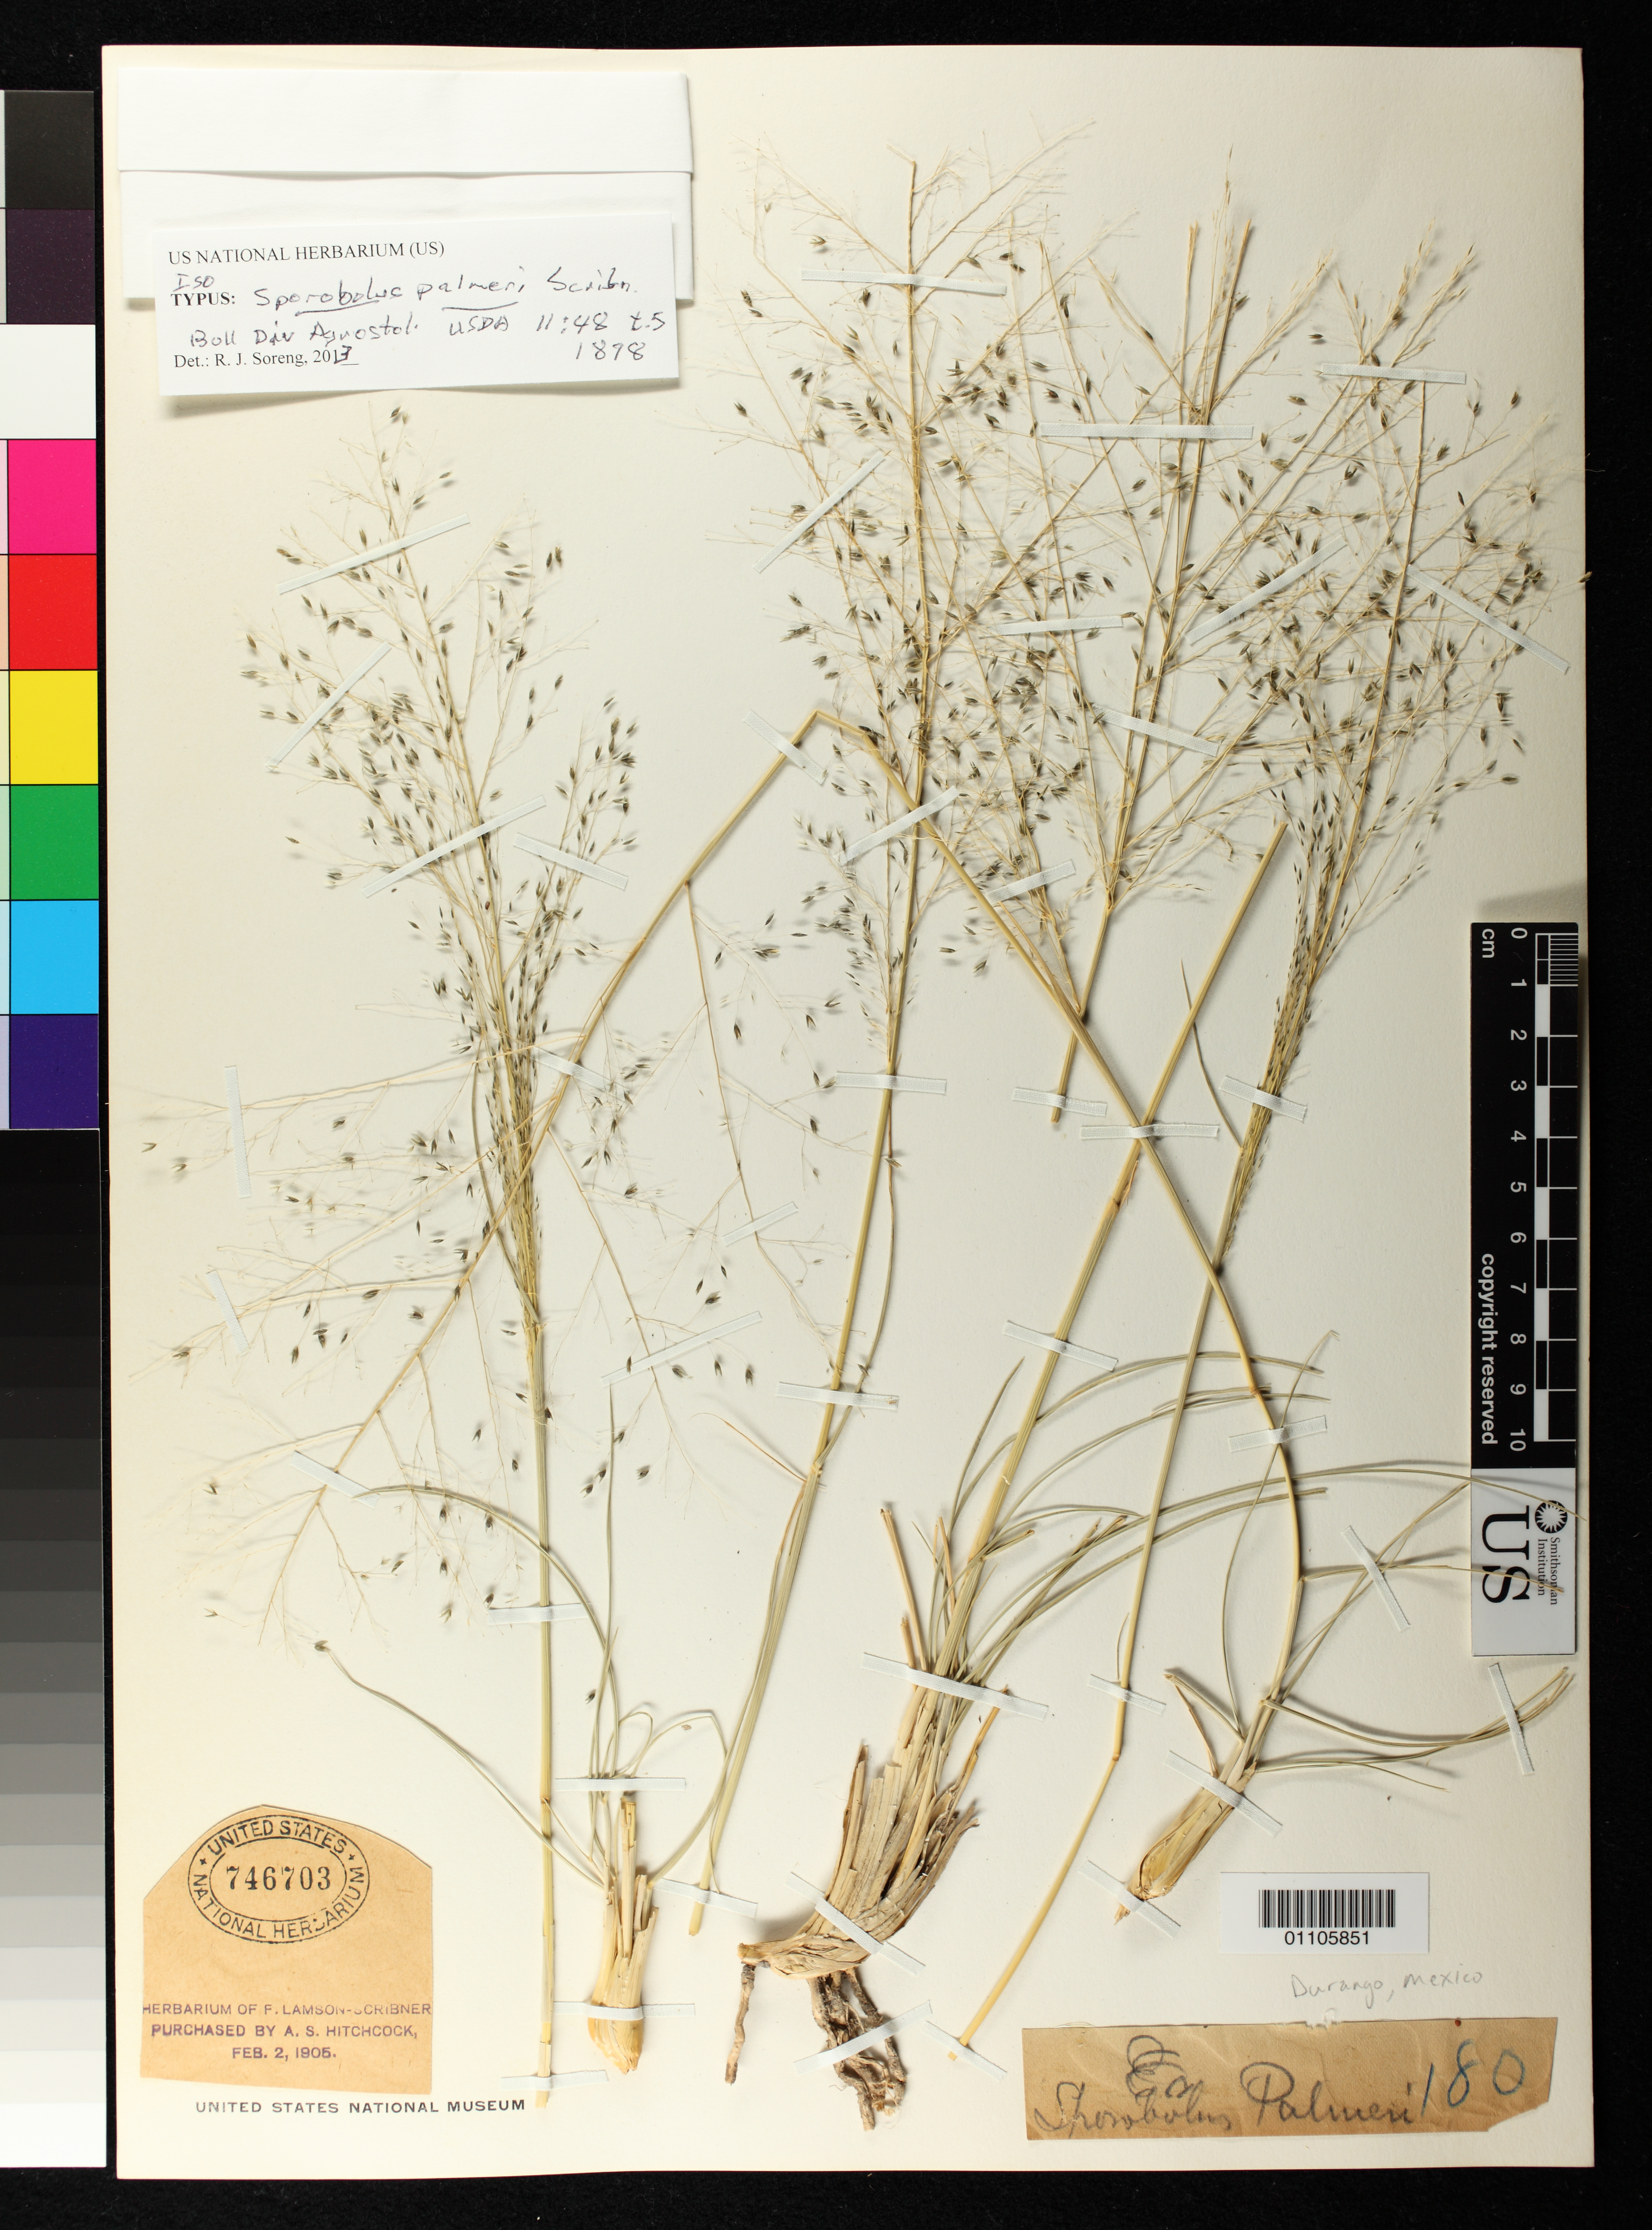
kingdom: Plantae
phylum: Tracheophyta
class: Liliopsida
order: Poales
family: Poaceae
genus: Sporobolus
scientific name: Sporobolus palmeri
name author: Scribn.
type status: Isotype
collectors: E. Palmer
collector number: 180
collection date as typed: Jun 1896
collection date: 1896-06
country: Mexico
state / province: Durango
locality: City of Durango & vicinity.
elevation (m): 1892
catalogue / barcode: US 746703